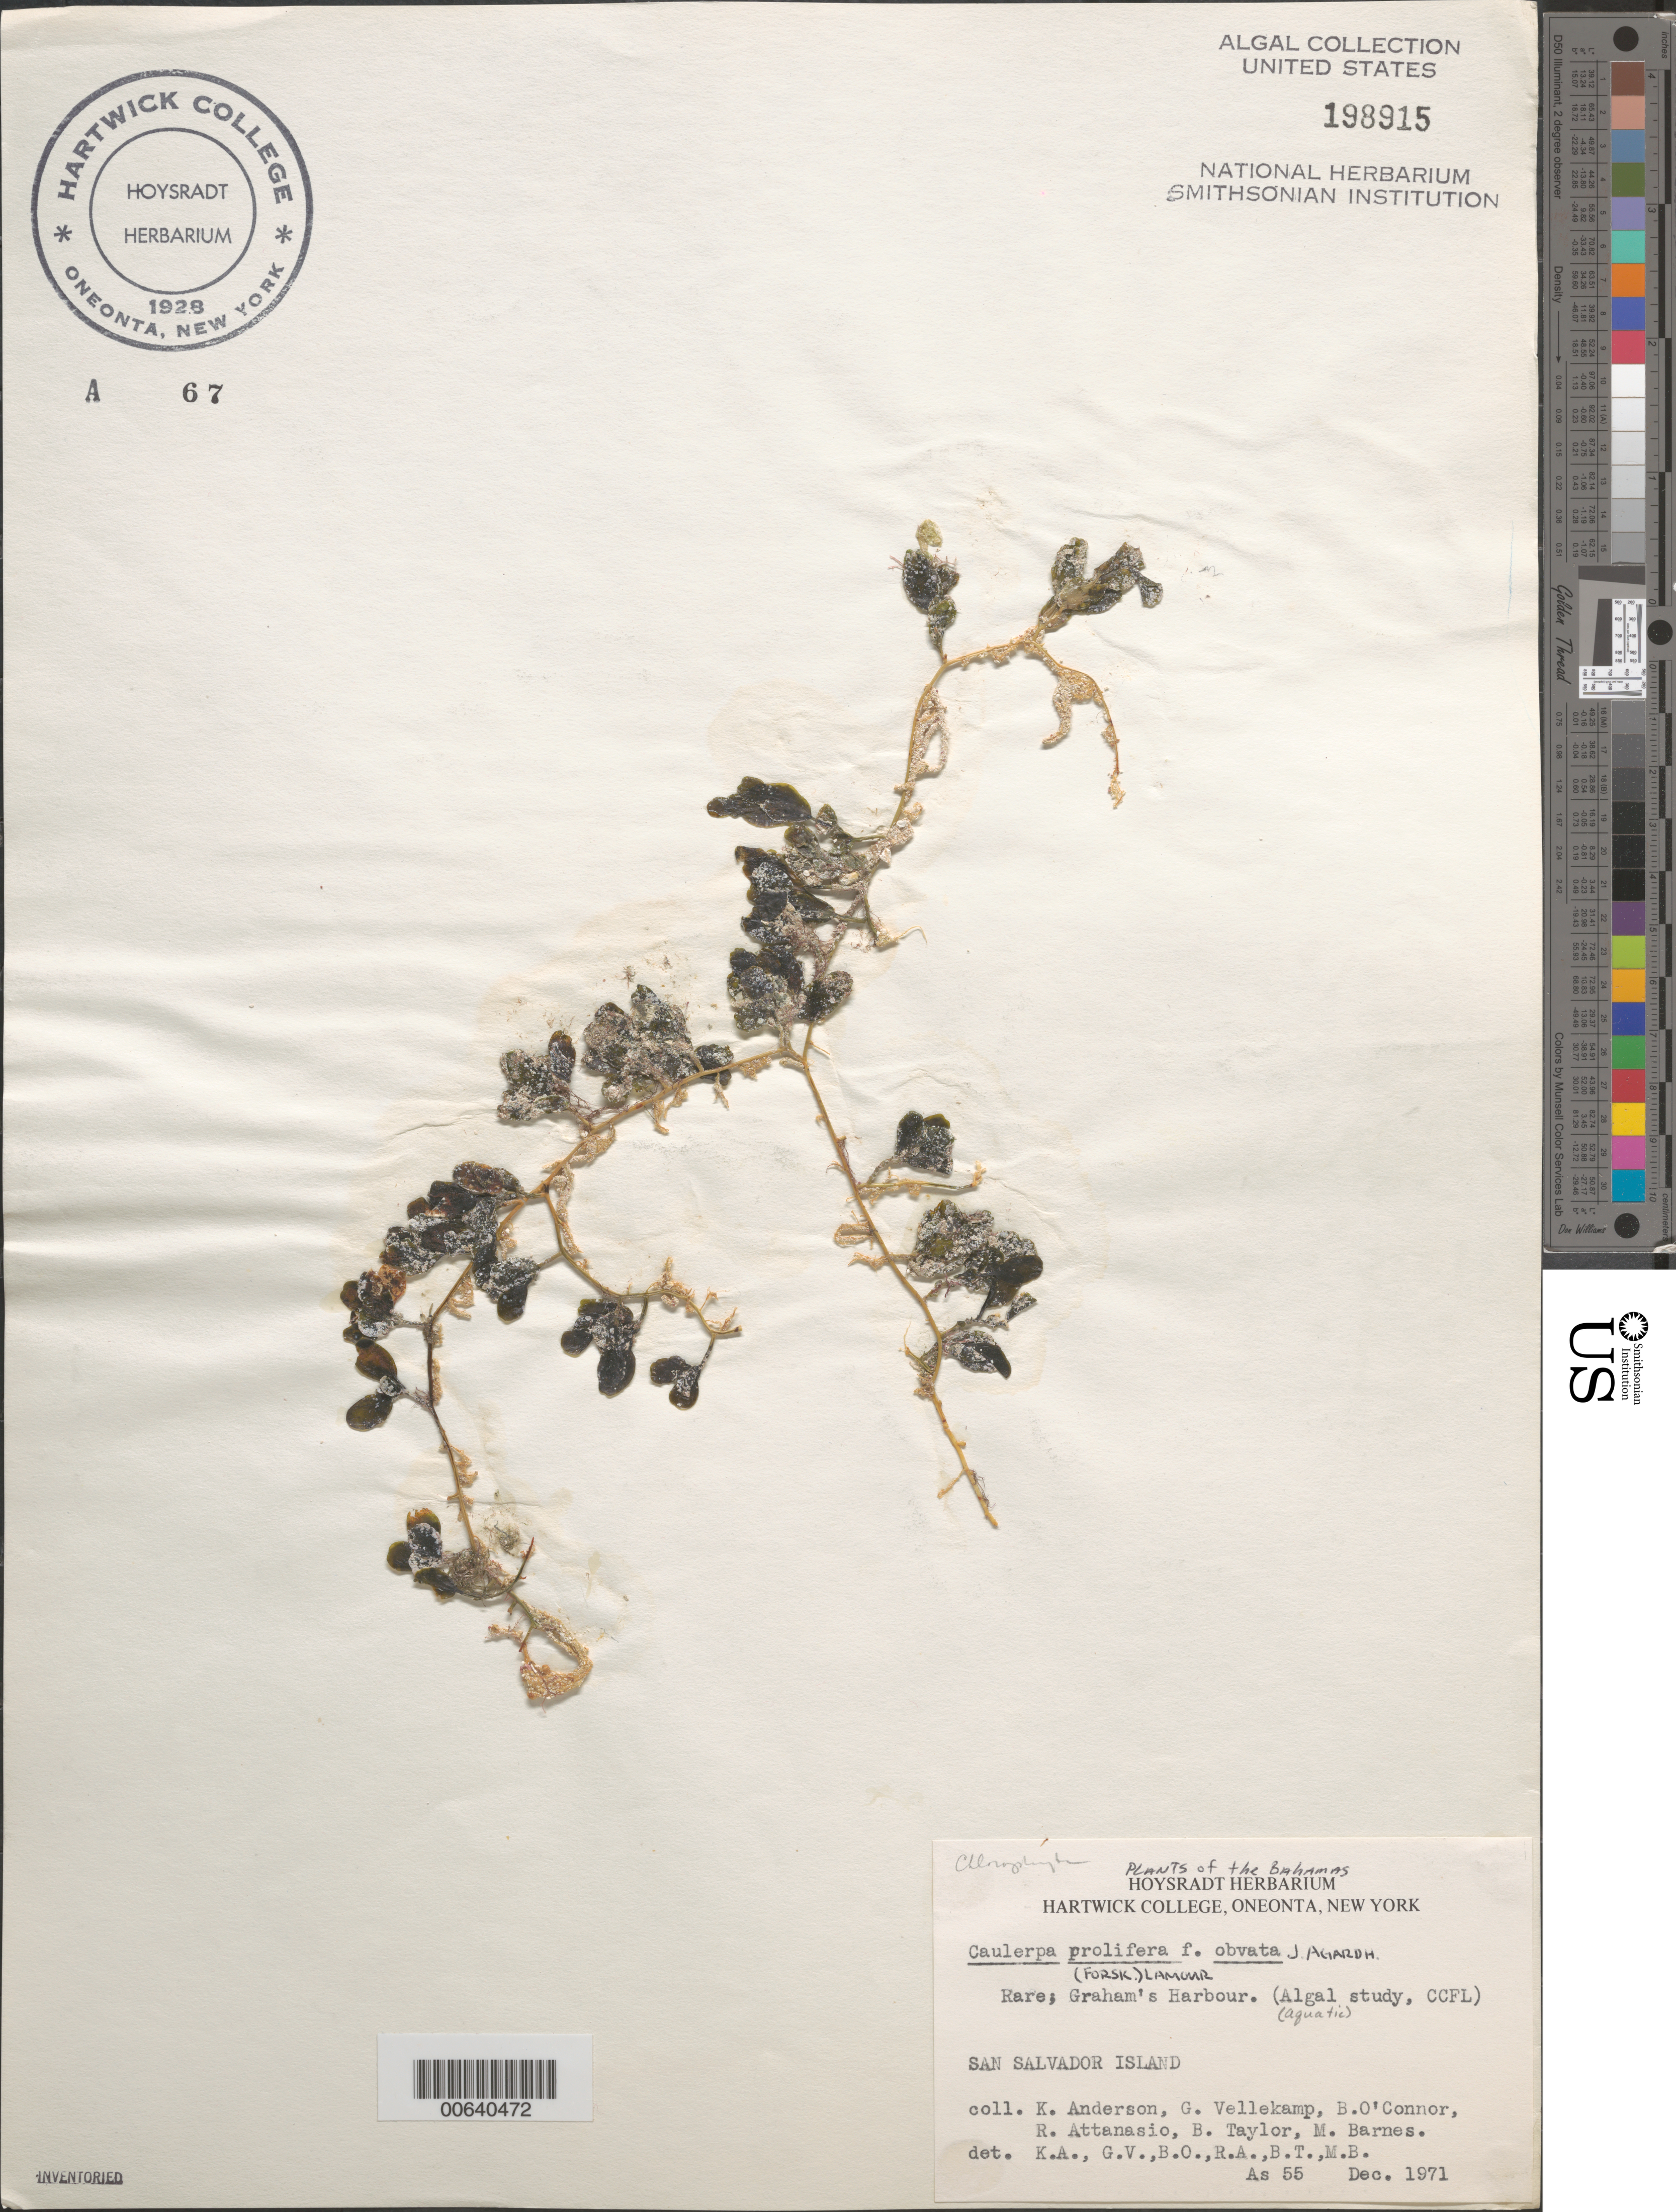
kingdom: Plantae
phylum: Chlorophyta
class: Ulvophyceae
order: Bryopsidales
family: Caulerpaceae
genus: Caulerpa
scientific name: Caulerpa prolifera f. obovata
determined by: Anderson, K.; et al.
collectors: K. Anderson, G. Vellekamp, B. O'Connor, R. Attanasio, B. Taylor & M. Barnes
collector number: As 55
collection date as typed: Dec 1971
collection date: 1971-12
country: Bahamas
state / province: San Salvador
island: San Salvador Island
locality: Graham's Harbour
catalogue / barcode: US 198915